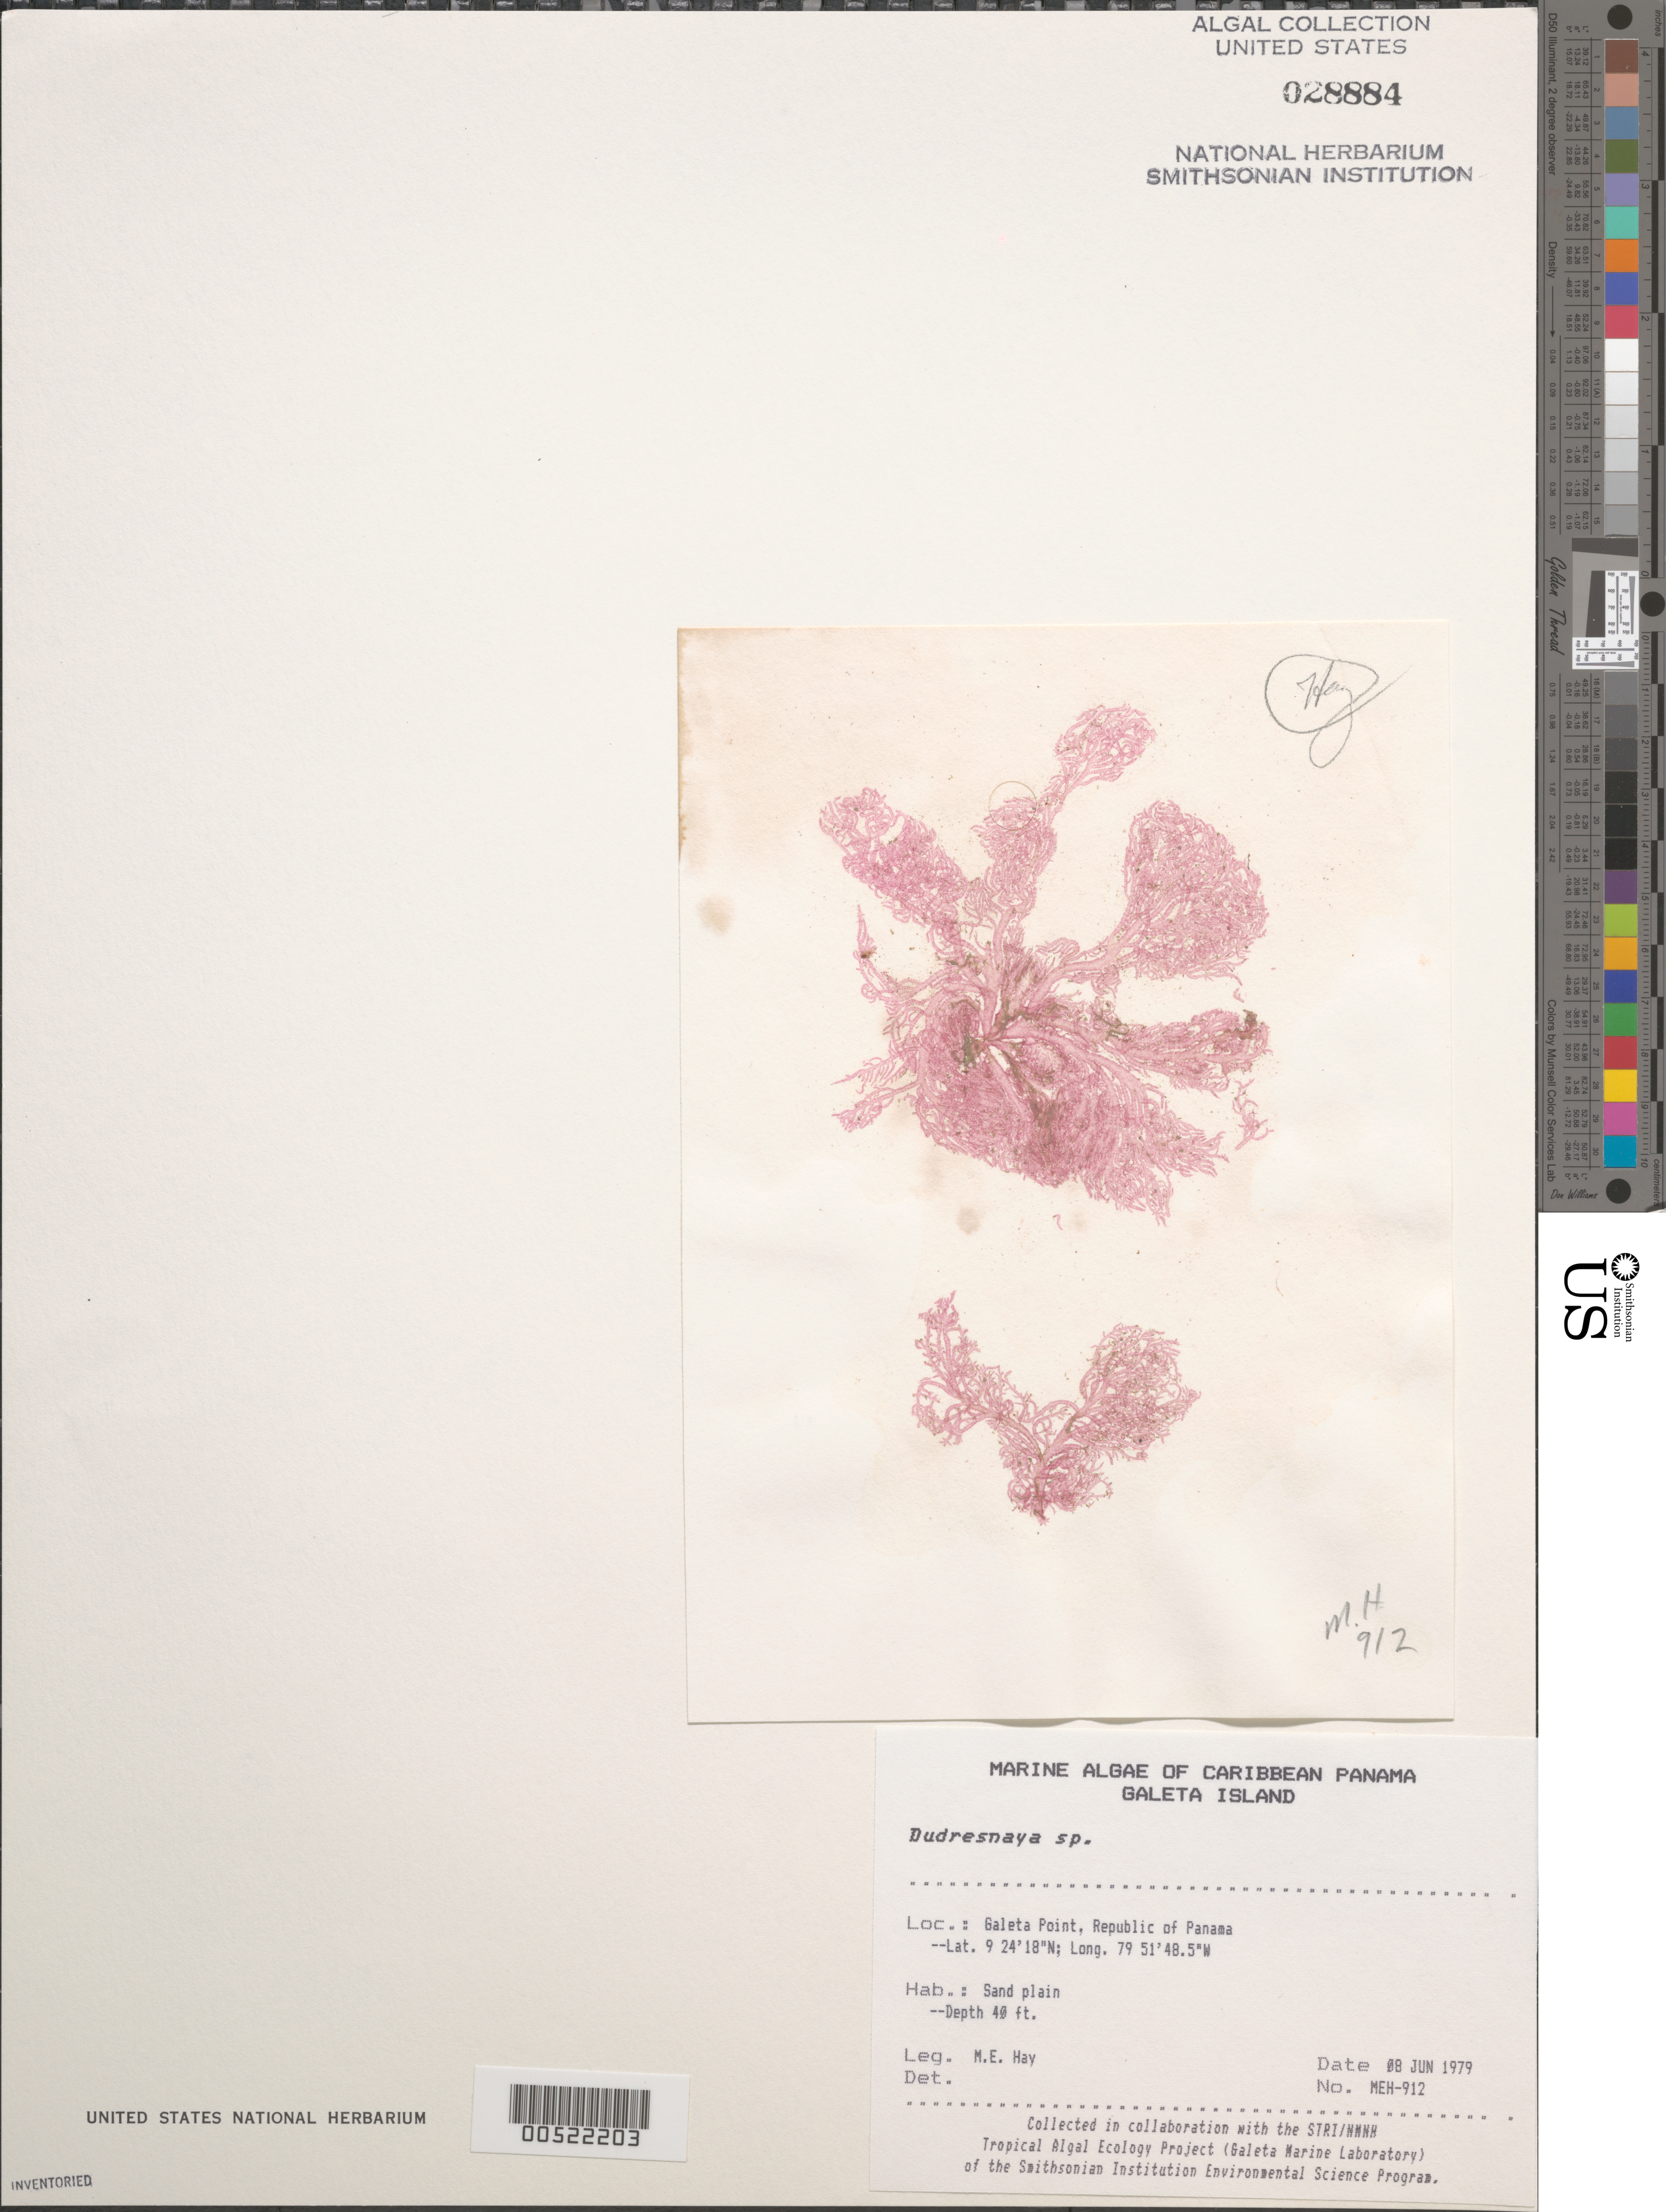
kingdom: Plantae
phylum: Rhodophyta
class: Florideophyceae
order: Gigartinales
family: Dumontiaceae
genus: Dudresnaya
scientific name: Dudresnaya sp.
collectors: M. E. Hay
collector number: MEH-912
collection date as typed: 08 Jun 1979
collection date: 1979-06-08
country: Panama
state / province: Colón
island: Galeta Island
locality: Galeta Point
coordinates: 9 24' 18" N, 79 51' 48.5" W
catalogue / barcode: US 28884